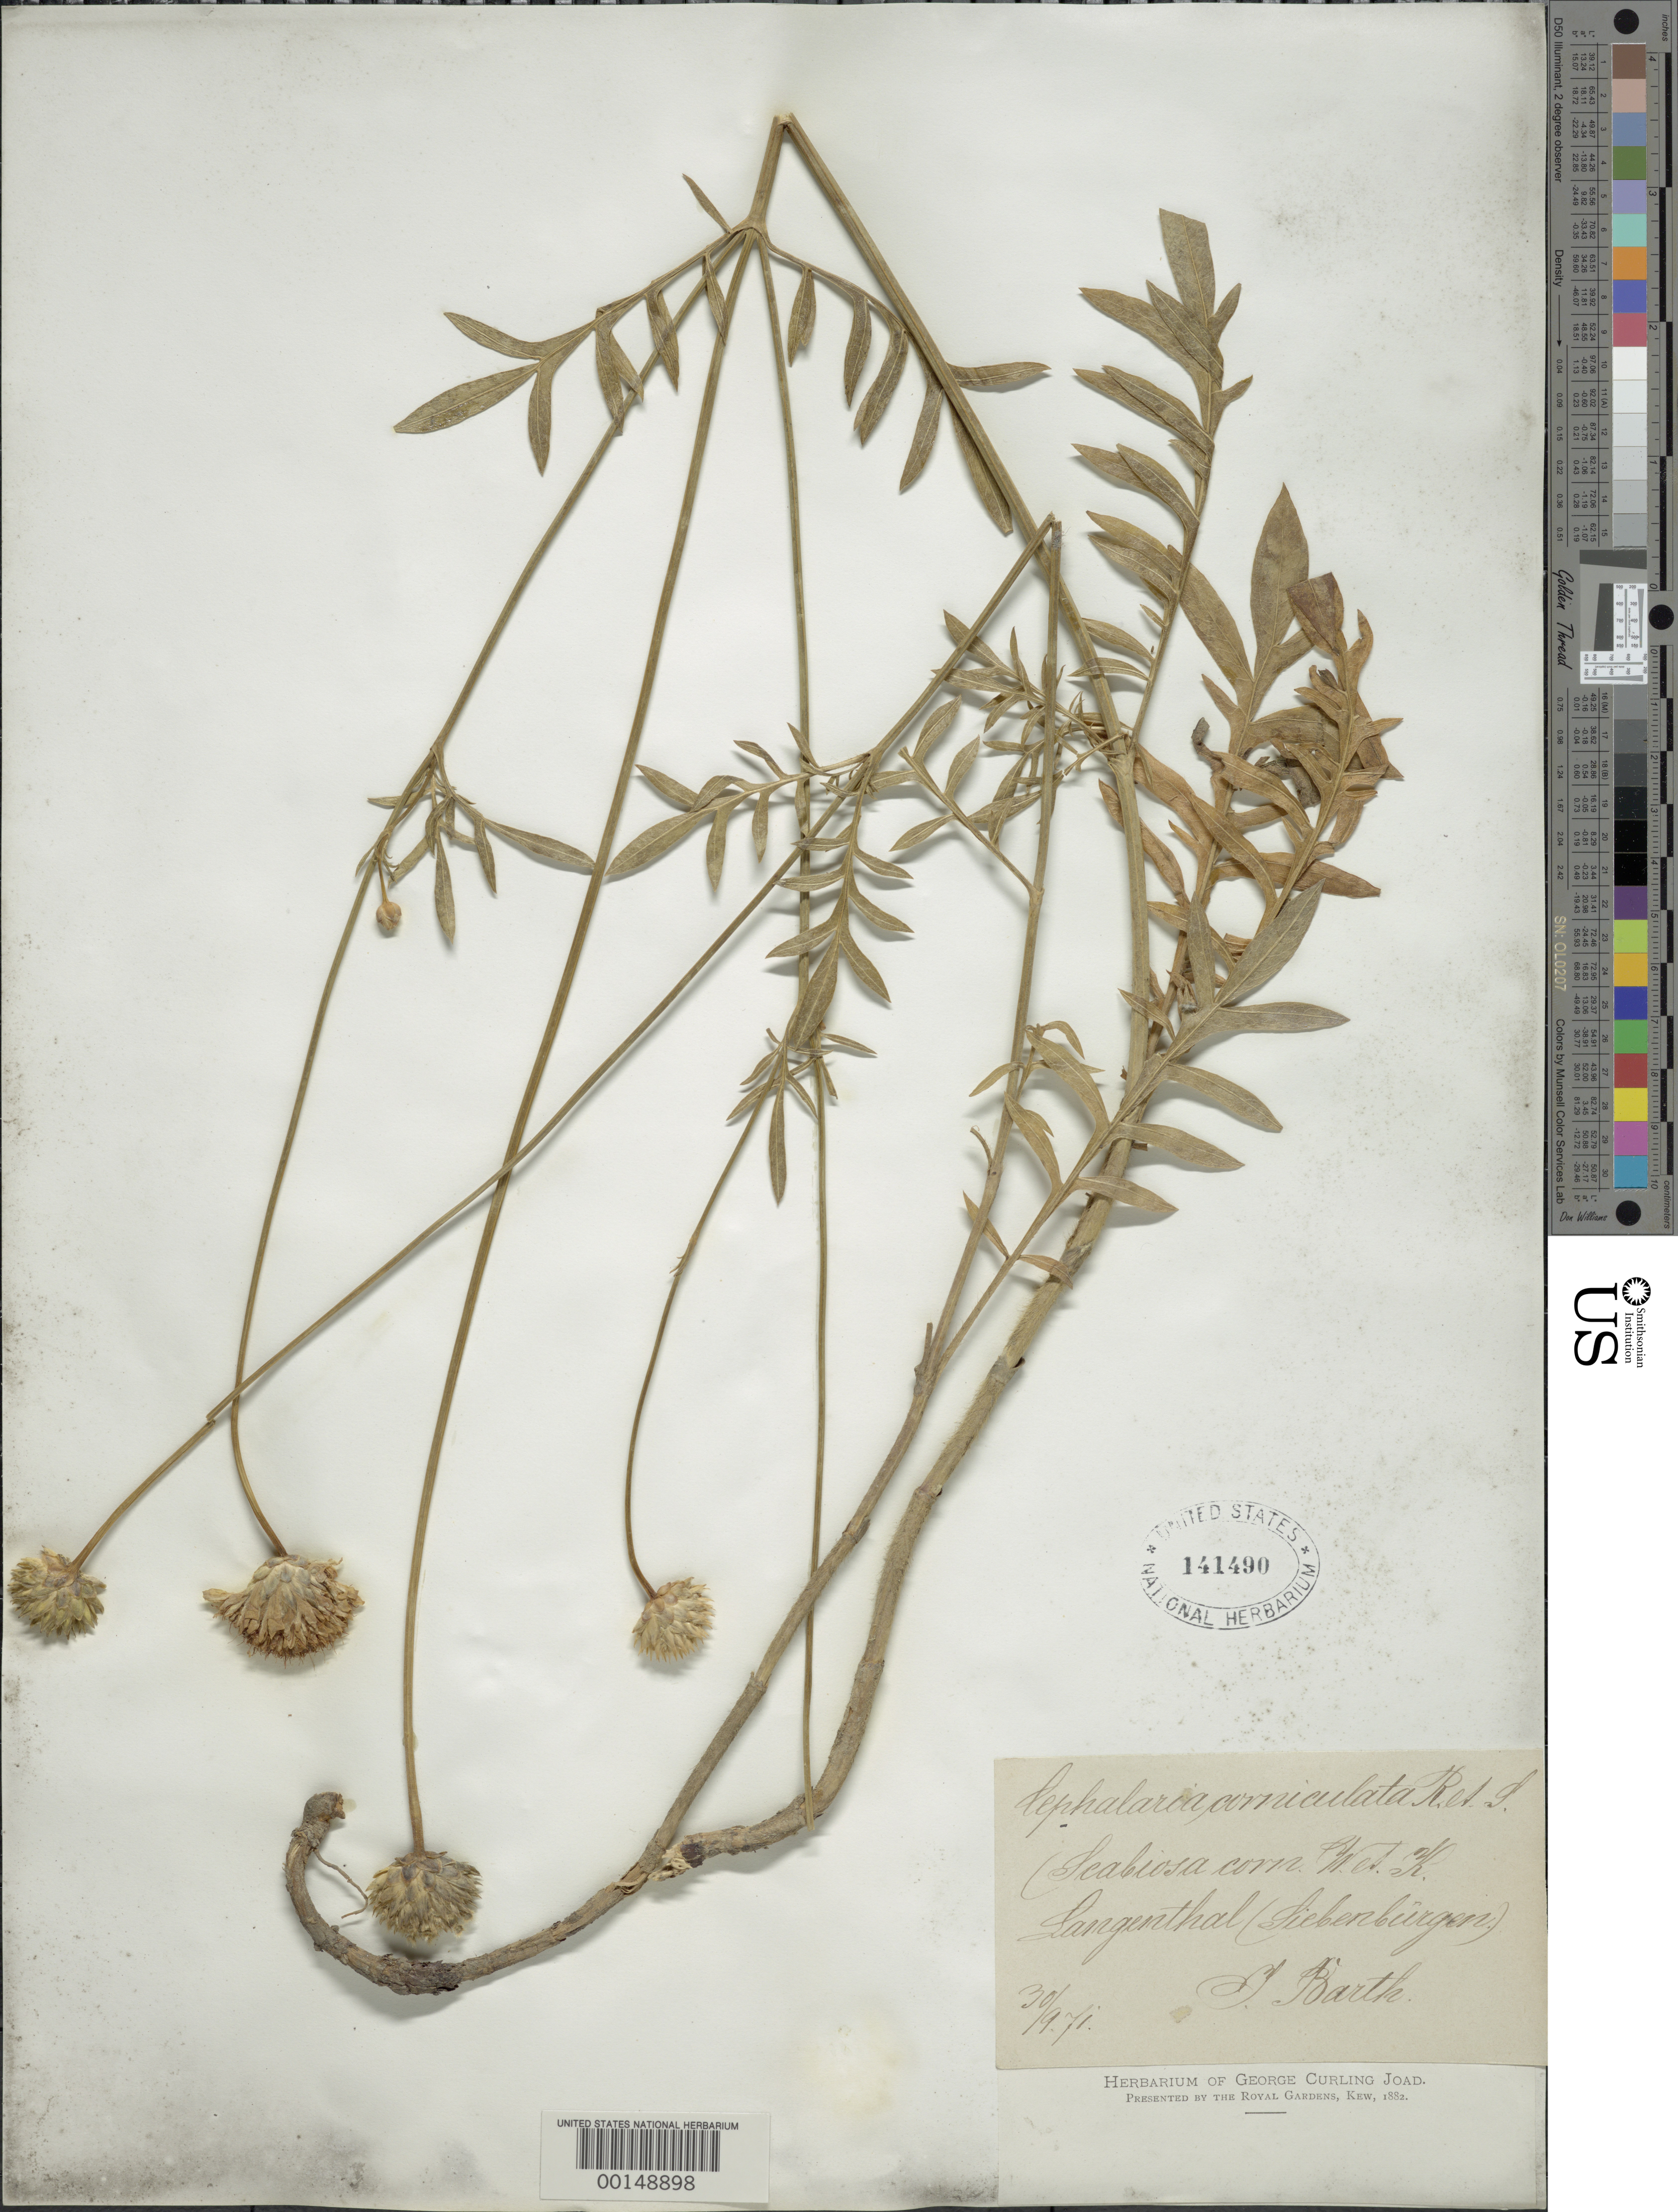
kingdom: Plantae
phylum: Tracheophyta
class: Magnoliopsida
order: Dipsacales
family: Caprifoliaceae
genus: Cephalaria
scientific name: Cephalaria corniculata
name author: Roem. & Schult.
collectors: O. Barth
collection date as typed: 30 Sep 1870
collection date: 1870-09-30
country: Switzerland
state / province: Bern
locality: Langenthal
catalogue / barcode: US 141490